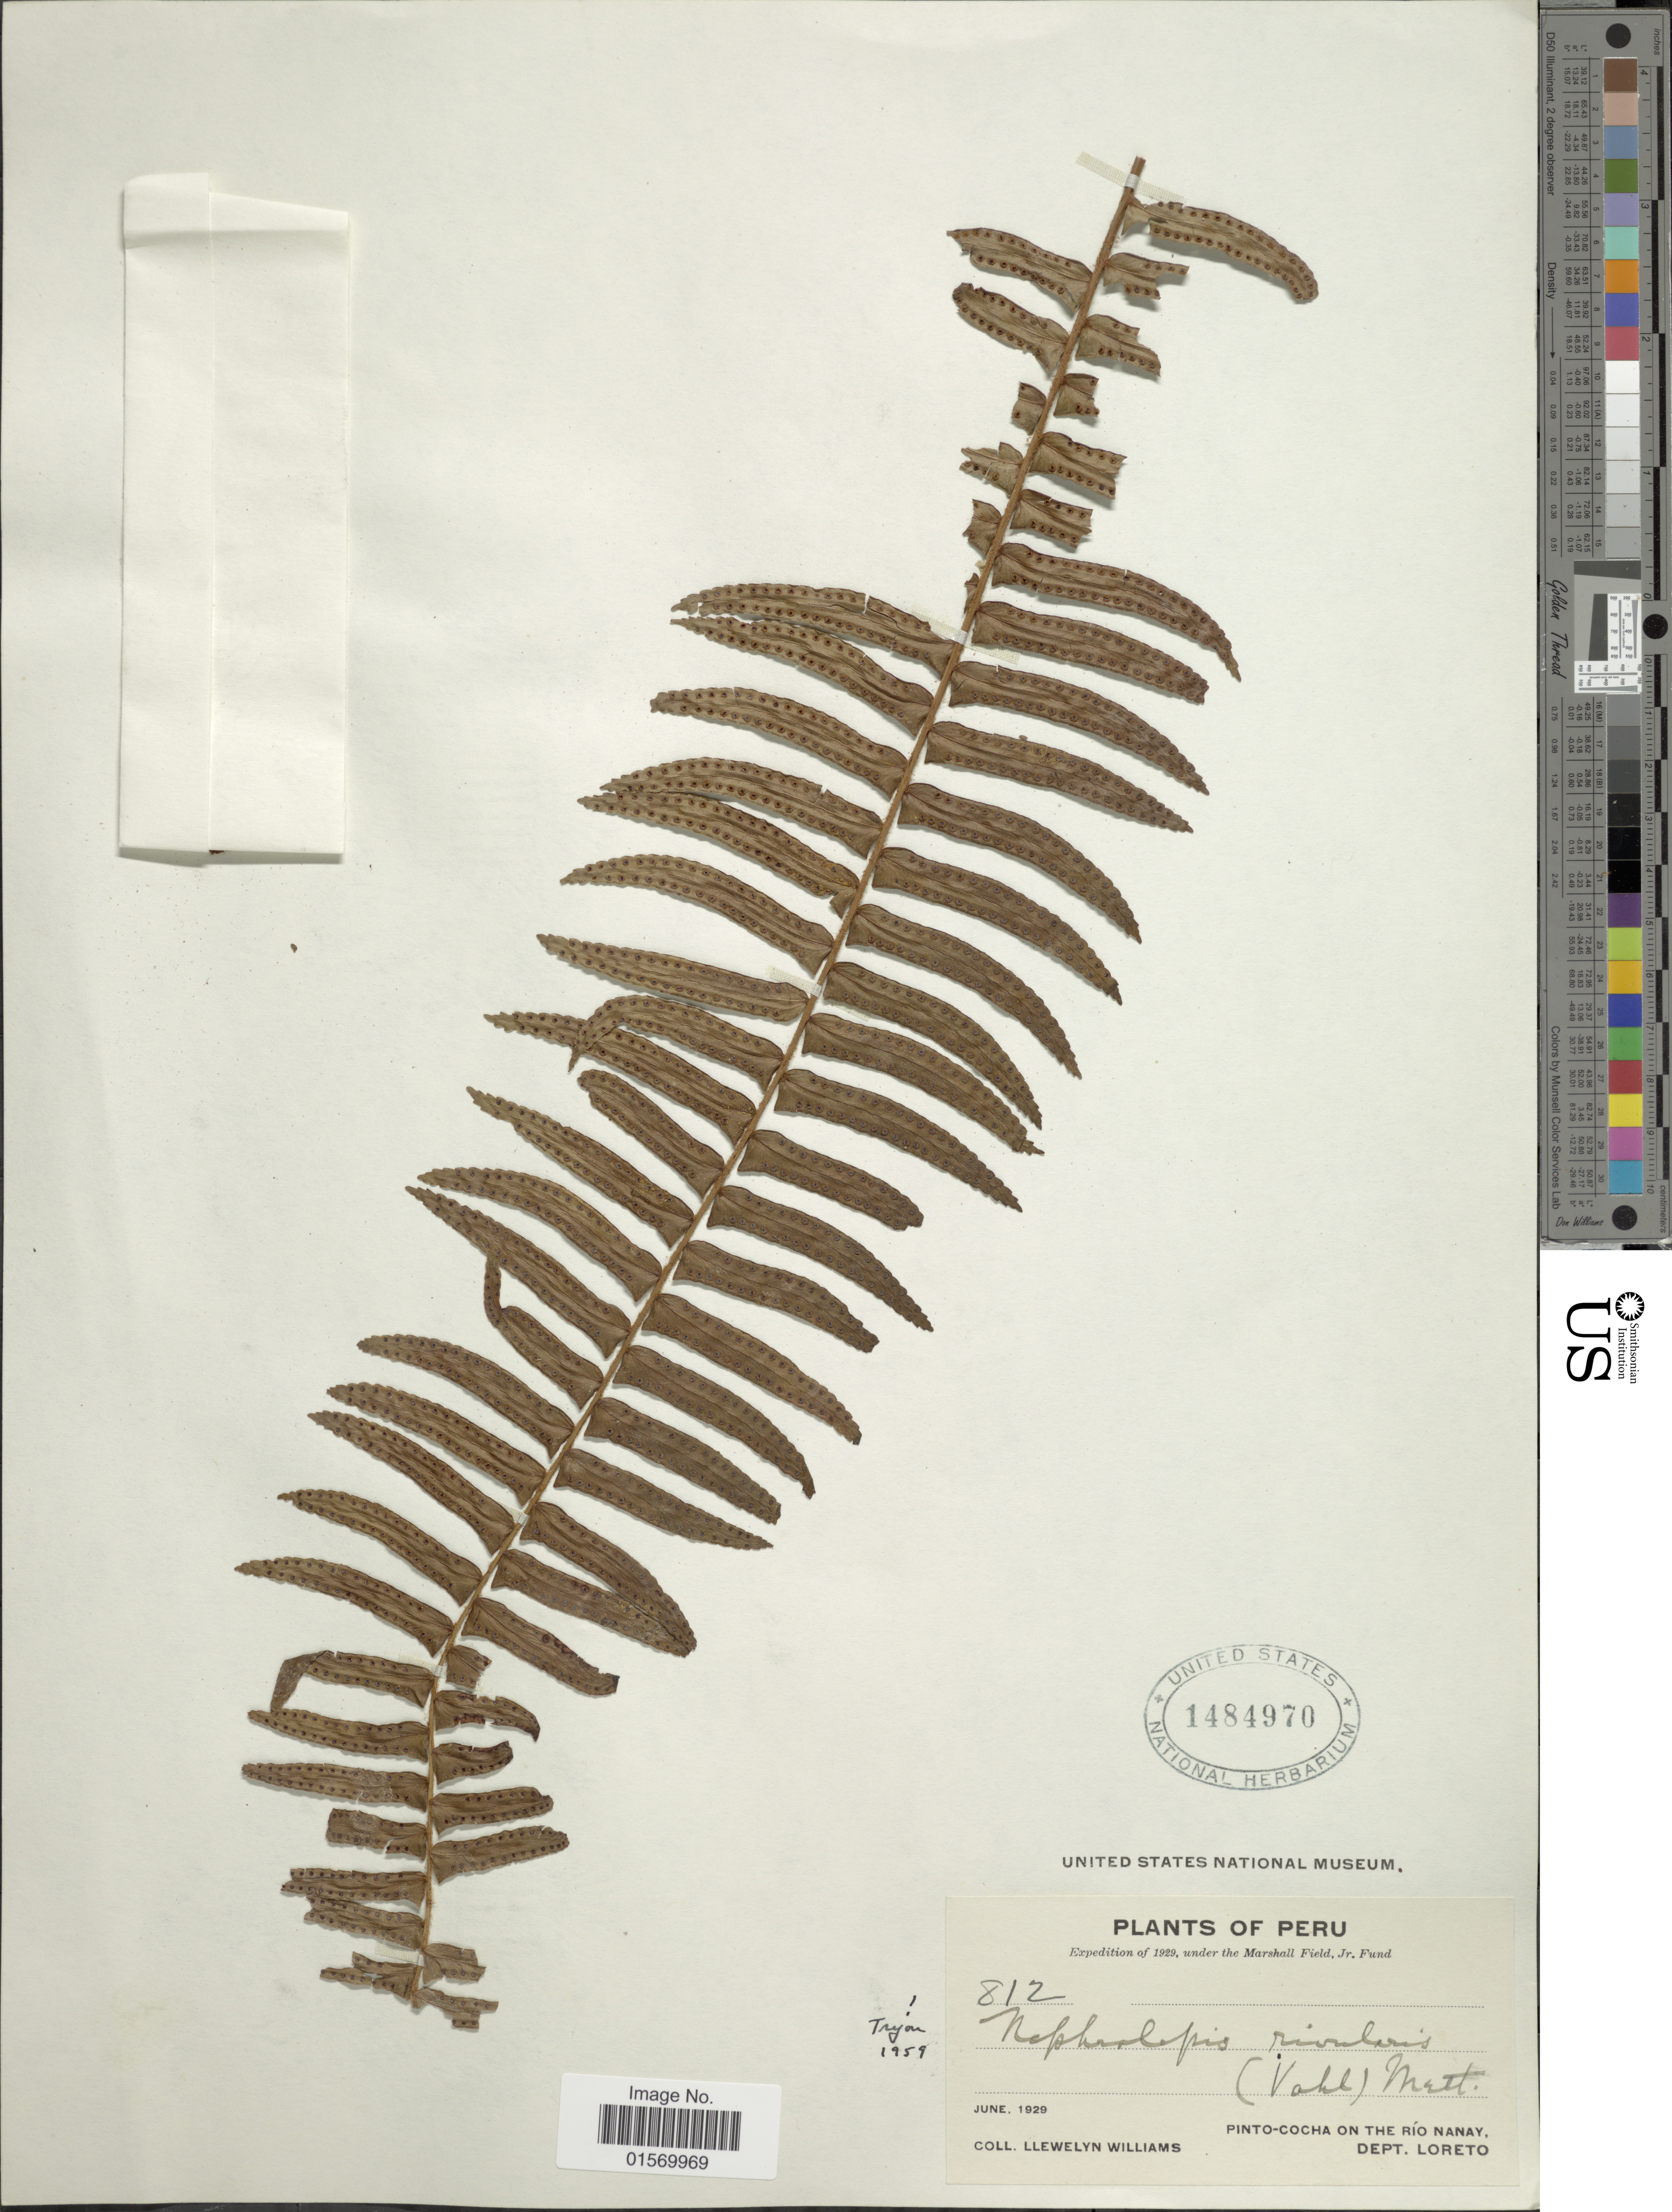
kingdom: Plantae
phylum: Tracheophyta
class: Polypodiopsida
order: Polypodiales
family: Nephrolepidaceae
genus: Nephrolepis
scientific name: Nephrolepis rivularis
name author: (Vahl) Mett. ex Krug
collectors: Ll. Williams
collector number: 812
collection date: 1929-06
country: Peru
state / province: Loreto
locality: Pinto-Cocha on the Río Nanay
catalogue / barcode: US 1484970